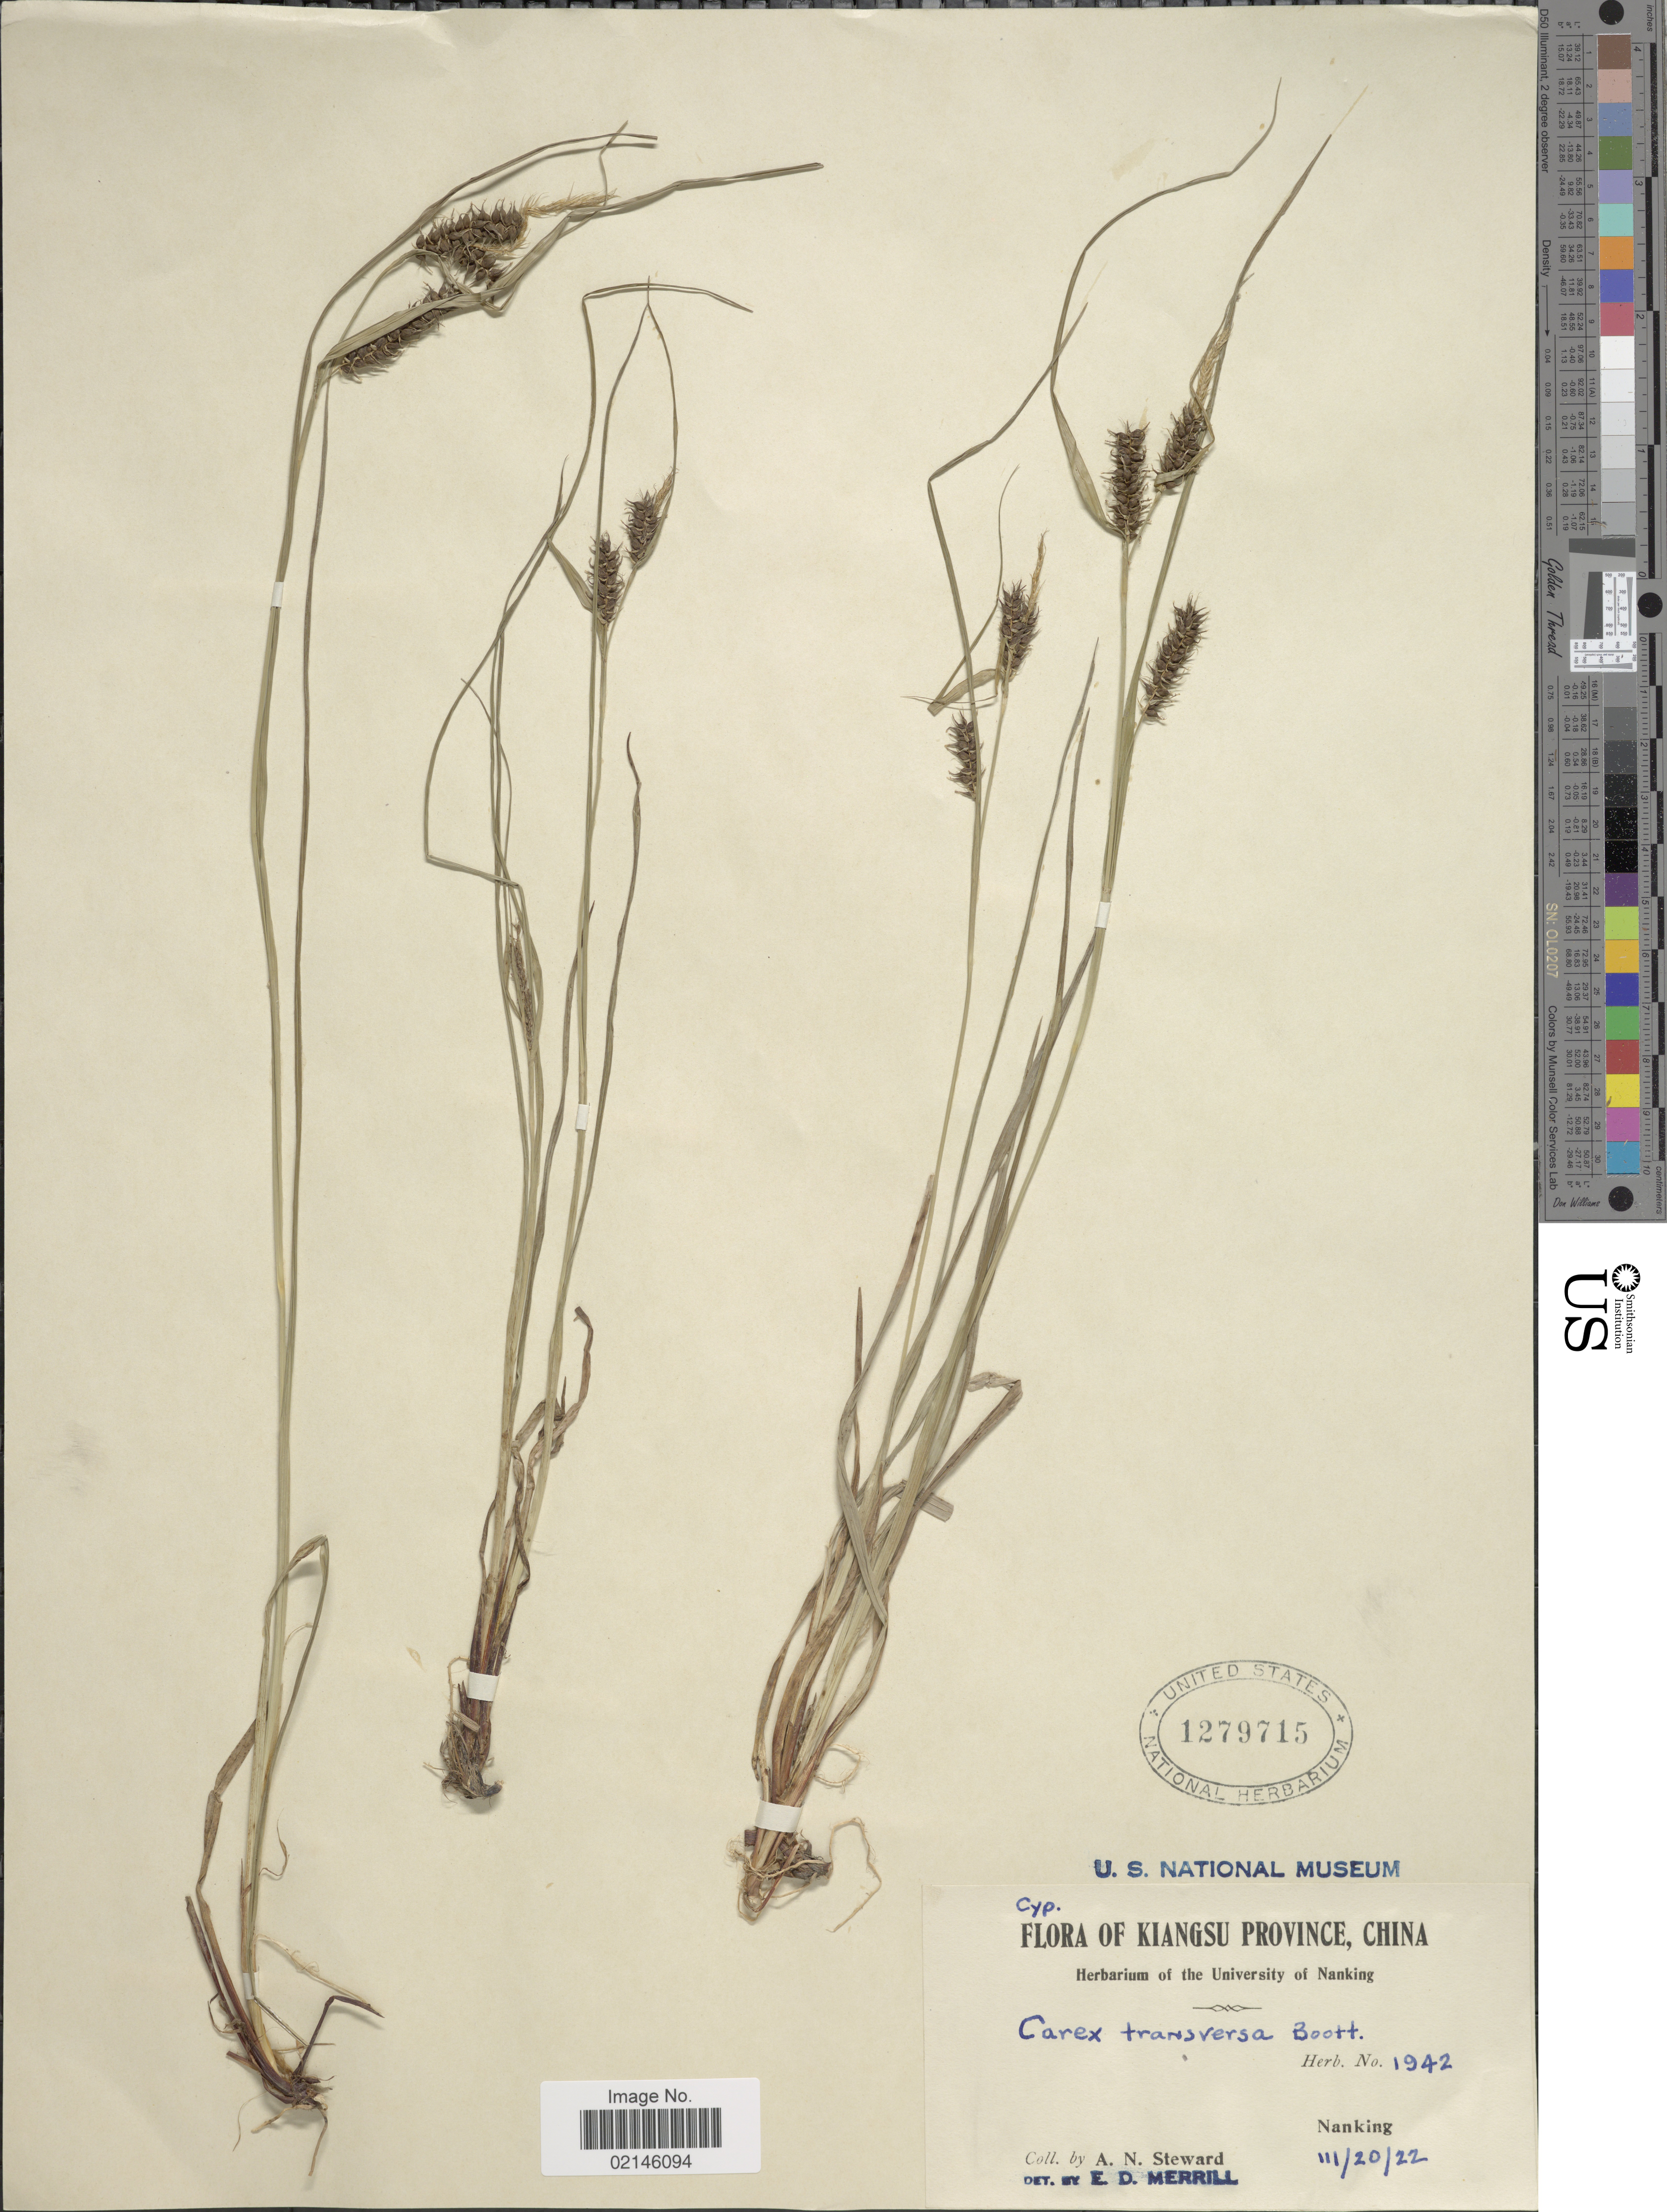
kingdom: Plantae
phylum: Tracheophyta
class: Liliopsida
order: Poales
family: Cyperaceae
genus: Carex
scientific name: Carex brownii subsp. transversa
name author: (Boott) J. Kern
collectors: A. N. Steward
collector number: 1942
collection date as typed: Transcribed d/m/y: 20/3/22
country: China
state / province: Jiangsu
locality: Kiangsu Province.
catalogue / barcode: US 1279715